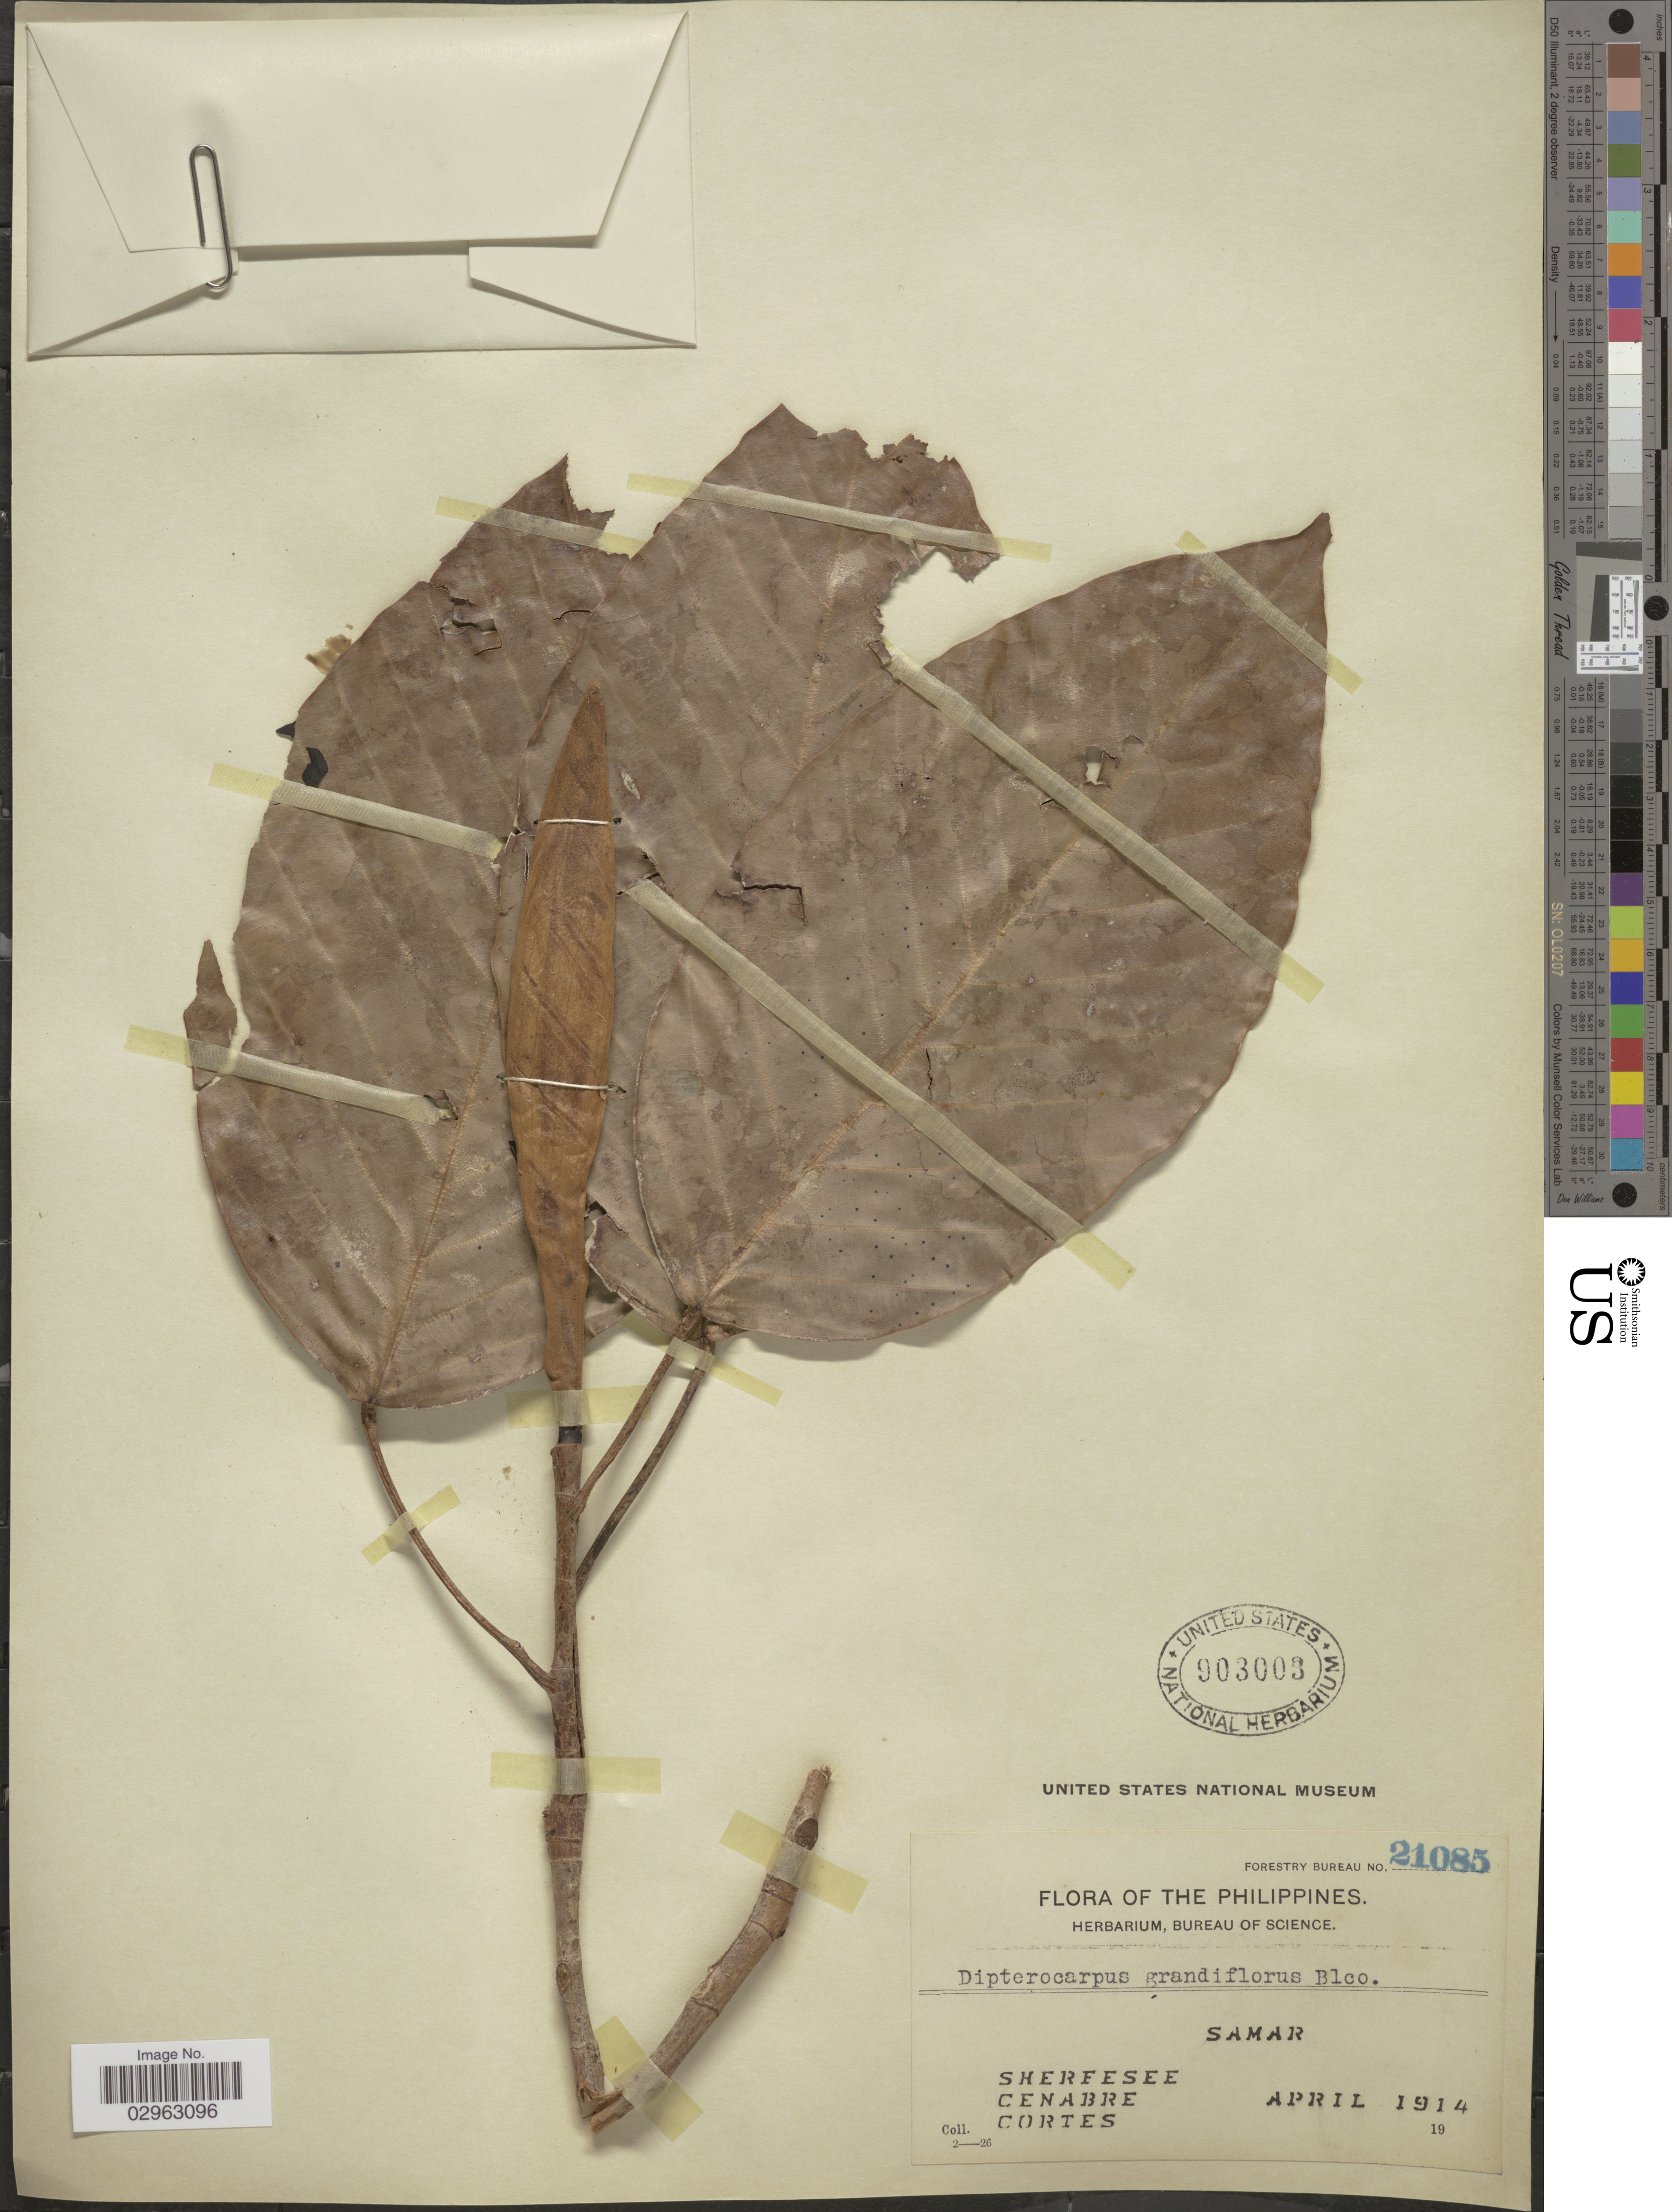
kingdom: Plantae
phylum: Tracheophyta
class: Magnoliopsida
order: Malvales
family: Dipterocarpaceae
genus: Dipterocarpus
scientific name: Dipterocarpus grandiflorus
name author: (Blanco) Blanco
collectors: -. Sherfesee, -. Cenabre & -. Cortes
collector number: Forestry Bureau 21085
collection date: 1914-04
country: Philippines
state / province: Eastern Visayas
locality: Samar.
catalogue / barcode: US 903003